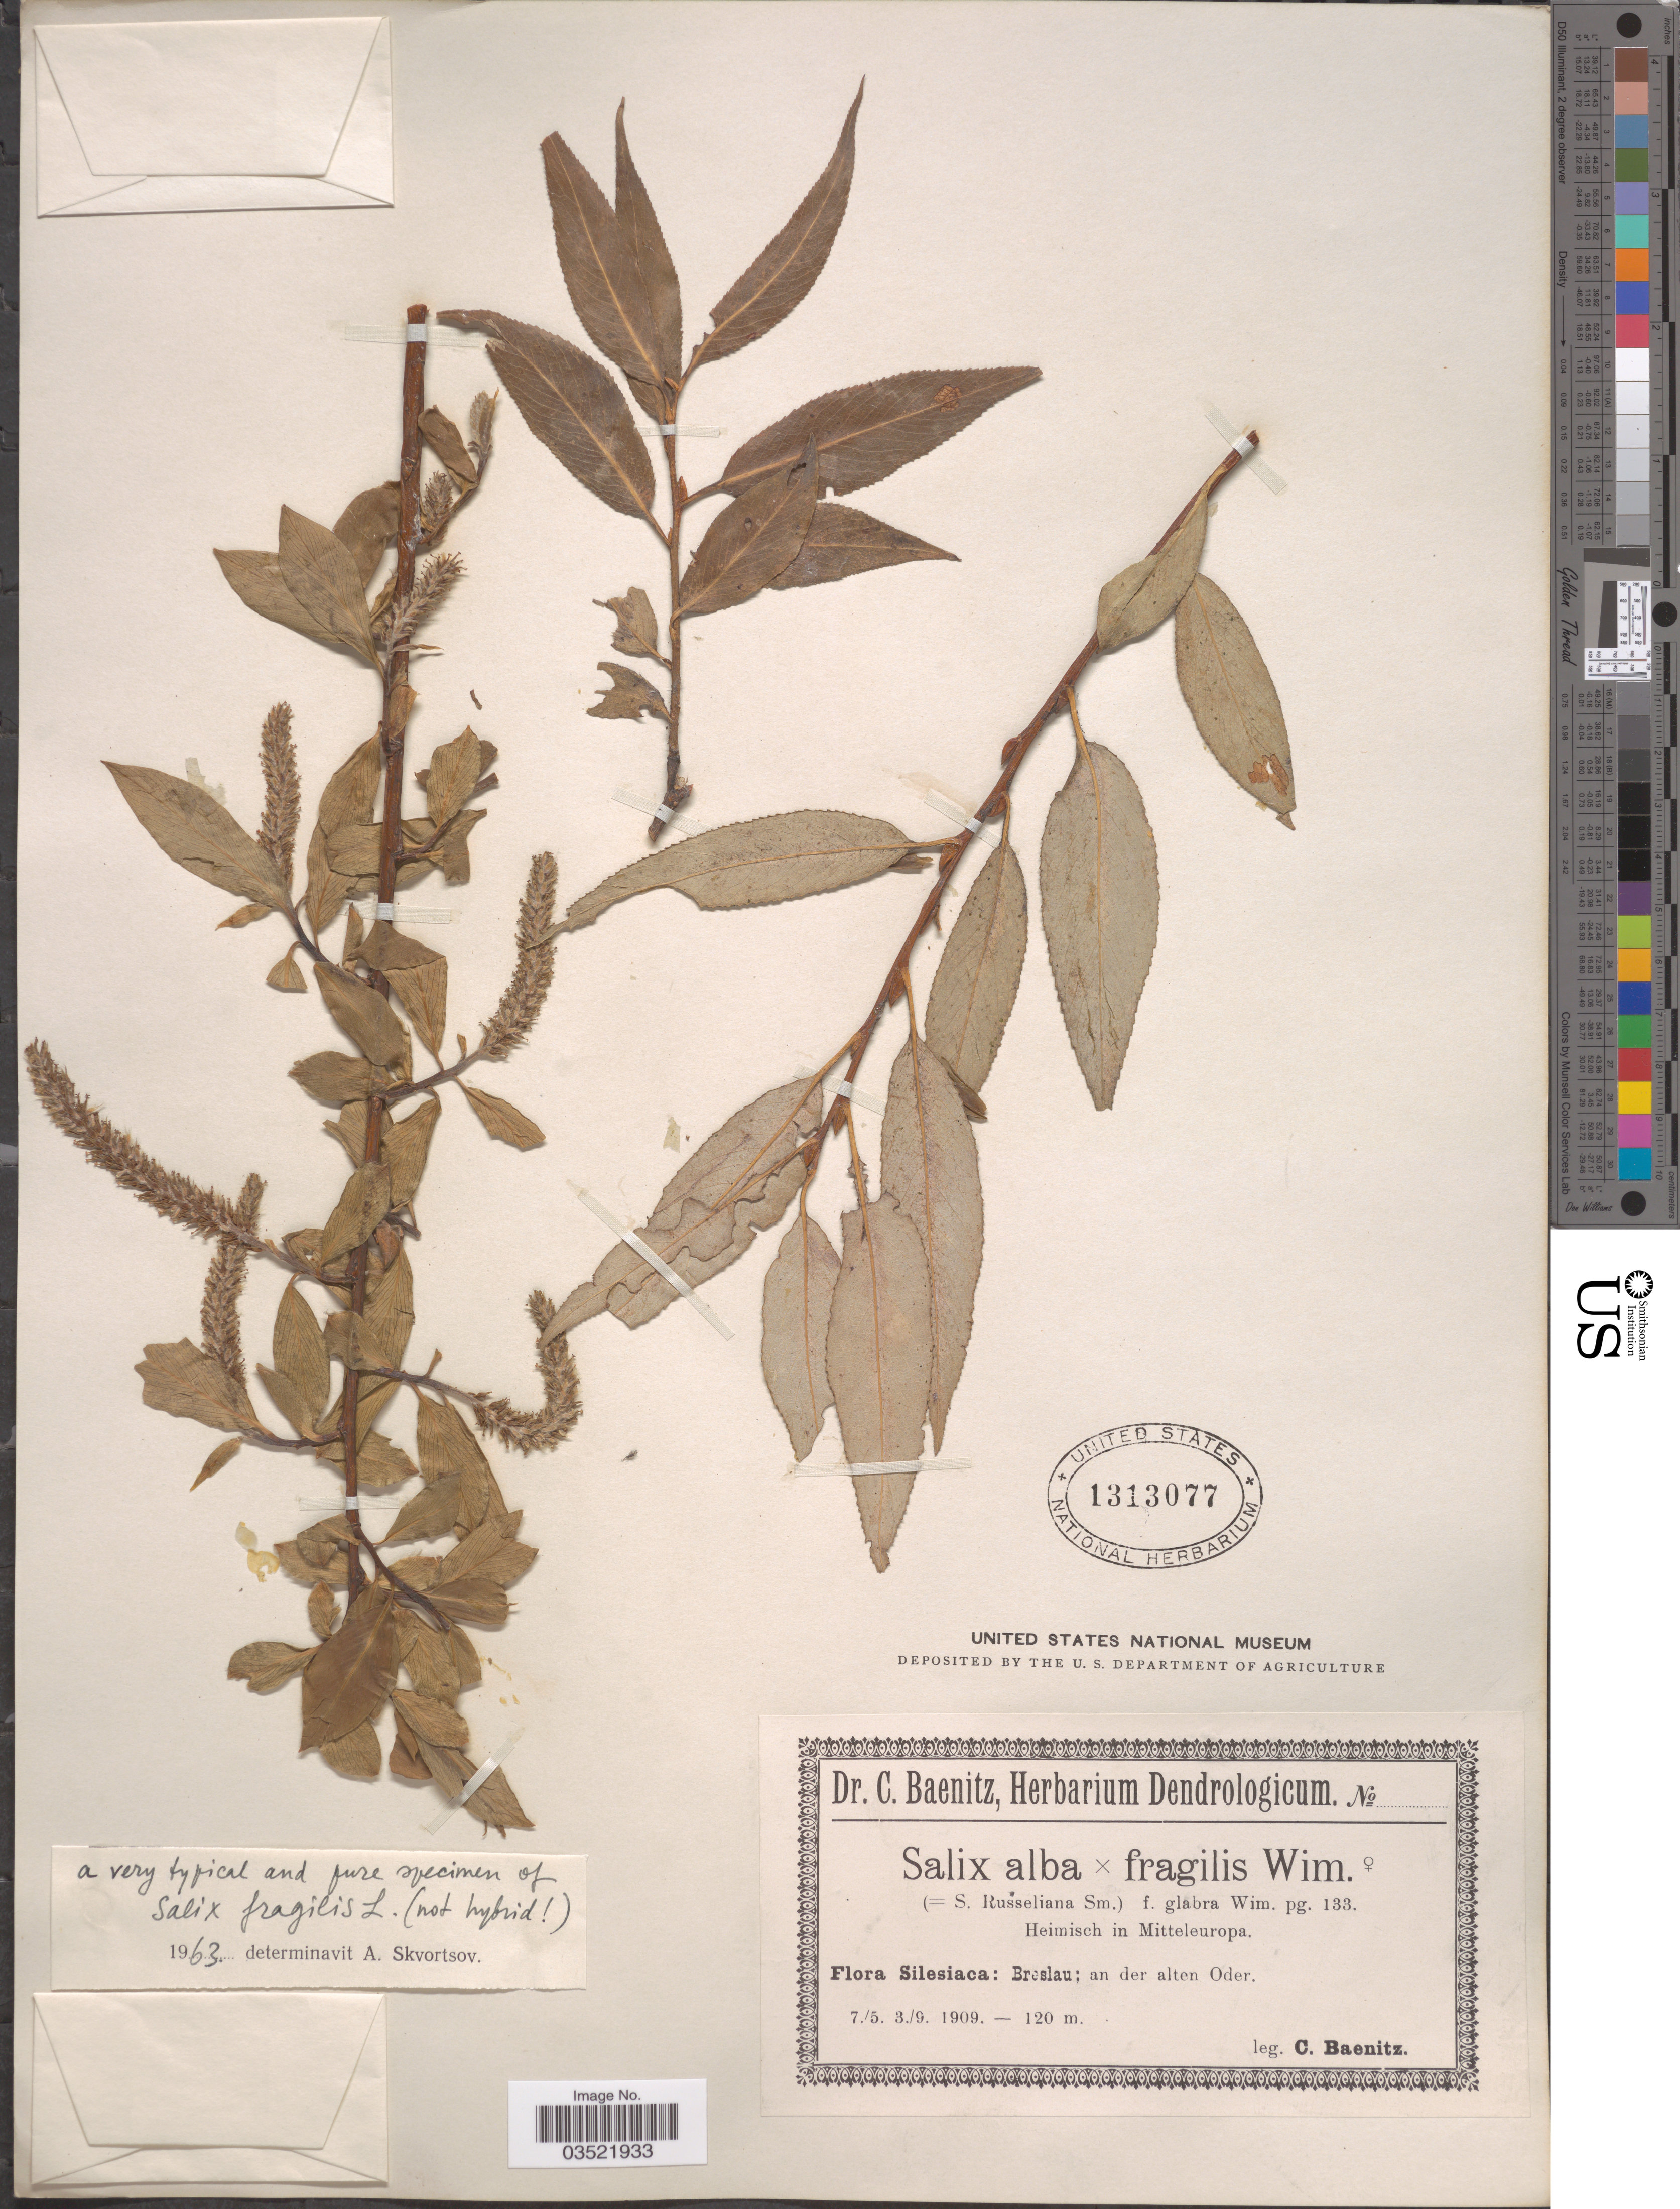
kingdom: Plantae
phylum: Tracheophyta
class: Magnoliopsida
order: Malpighiales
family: Salicaceae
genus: Salix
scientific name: Salix fragilis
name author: L.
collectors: C. G. Baenitz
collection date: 1909-05-07/1909-09-03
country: Poland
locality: Silesiaca: Breslau; an der alten Oder.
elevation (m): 120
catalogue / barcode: US 1313077